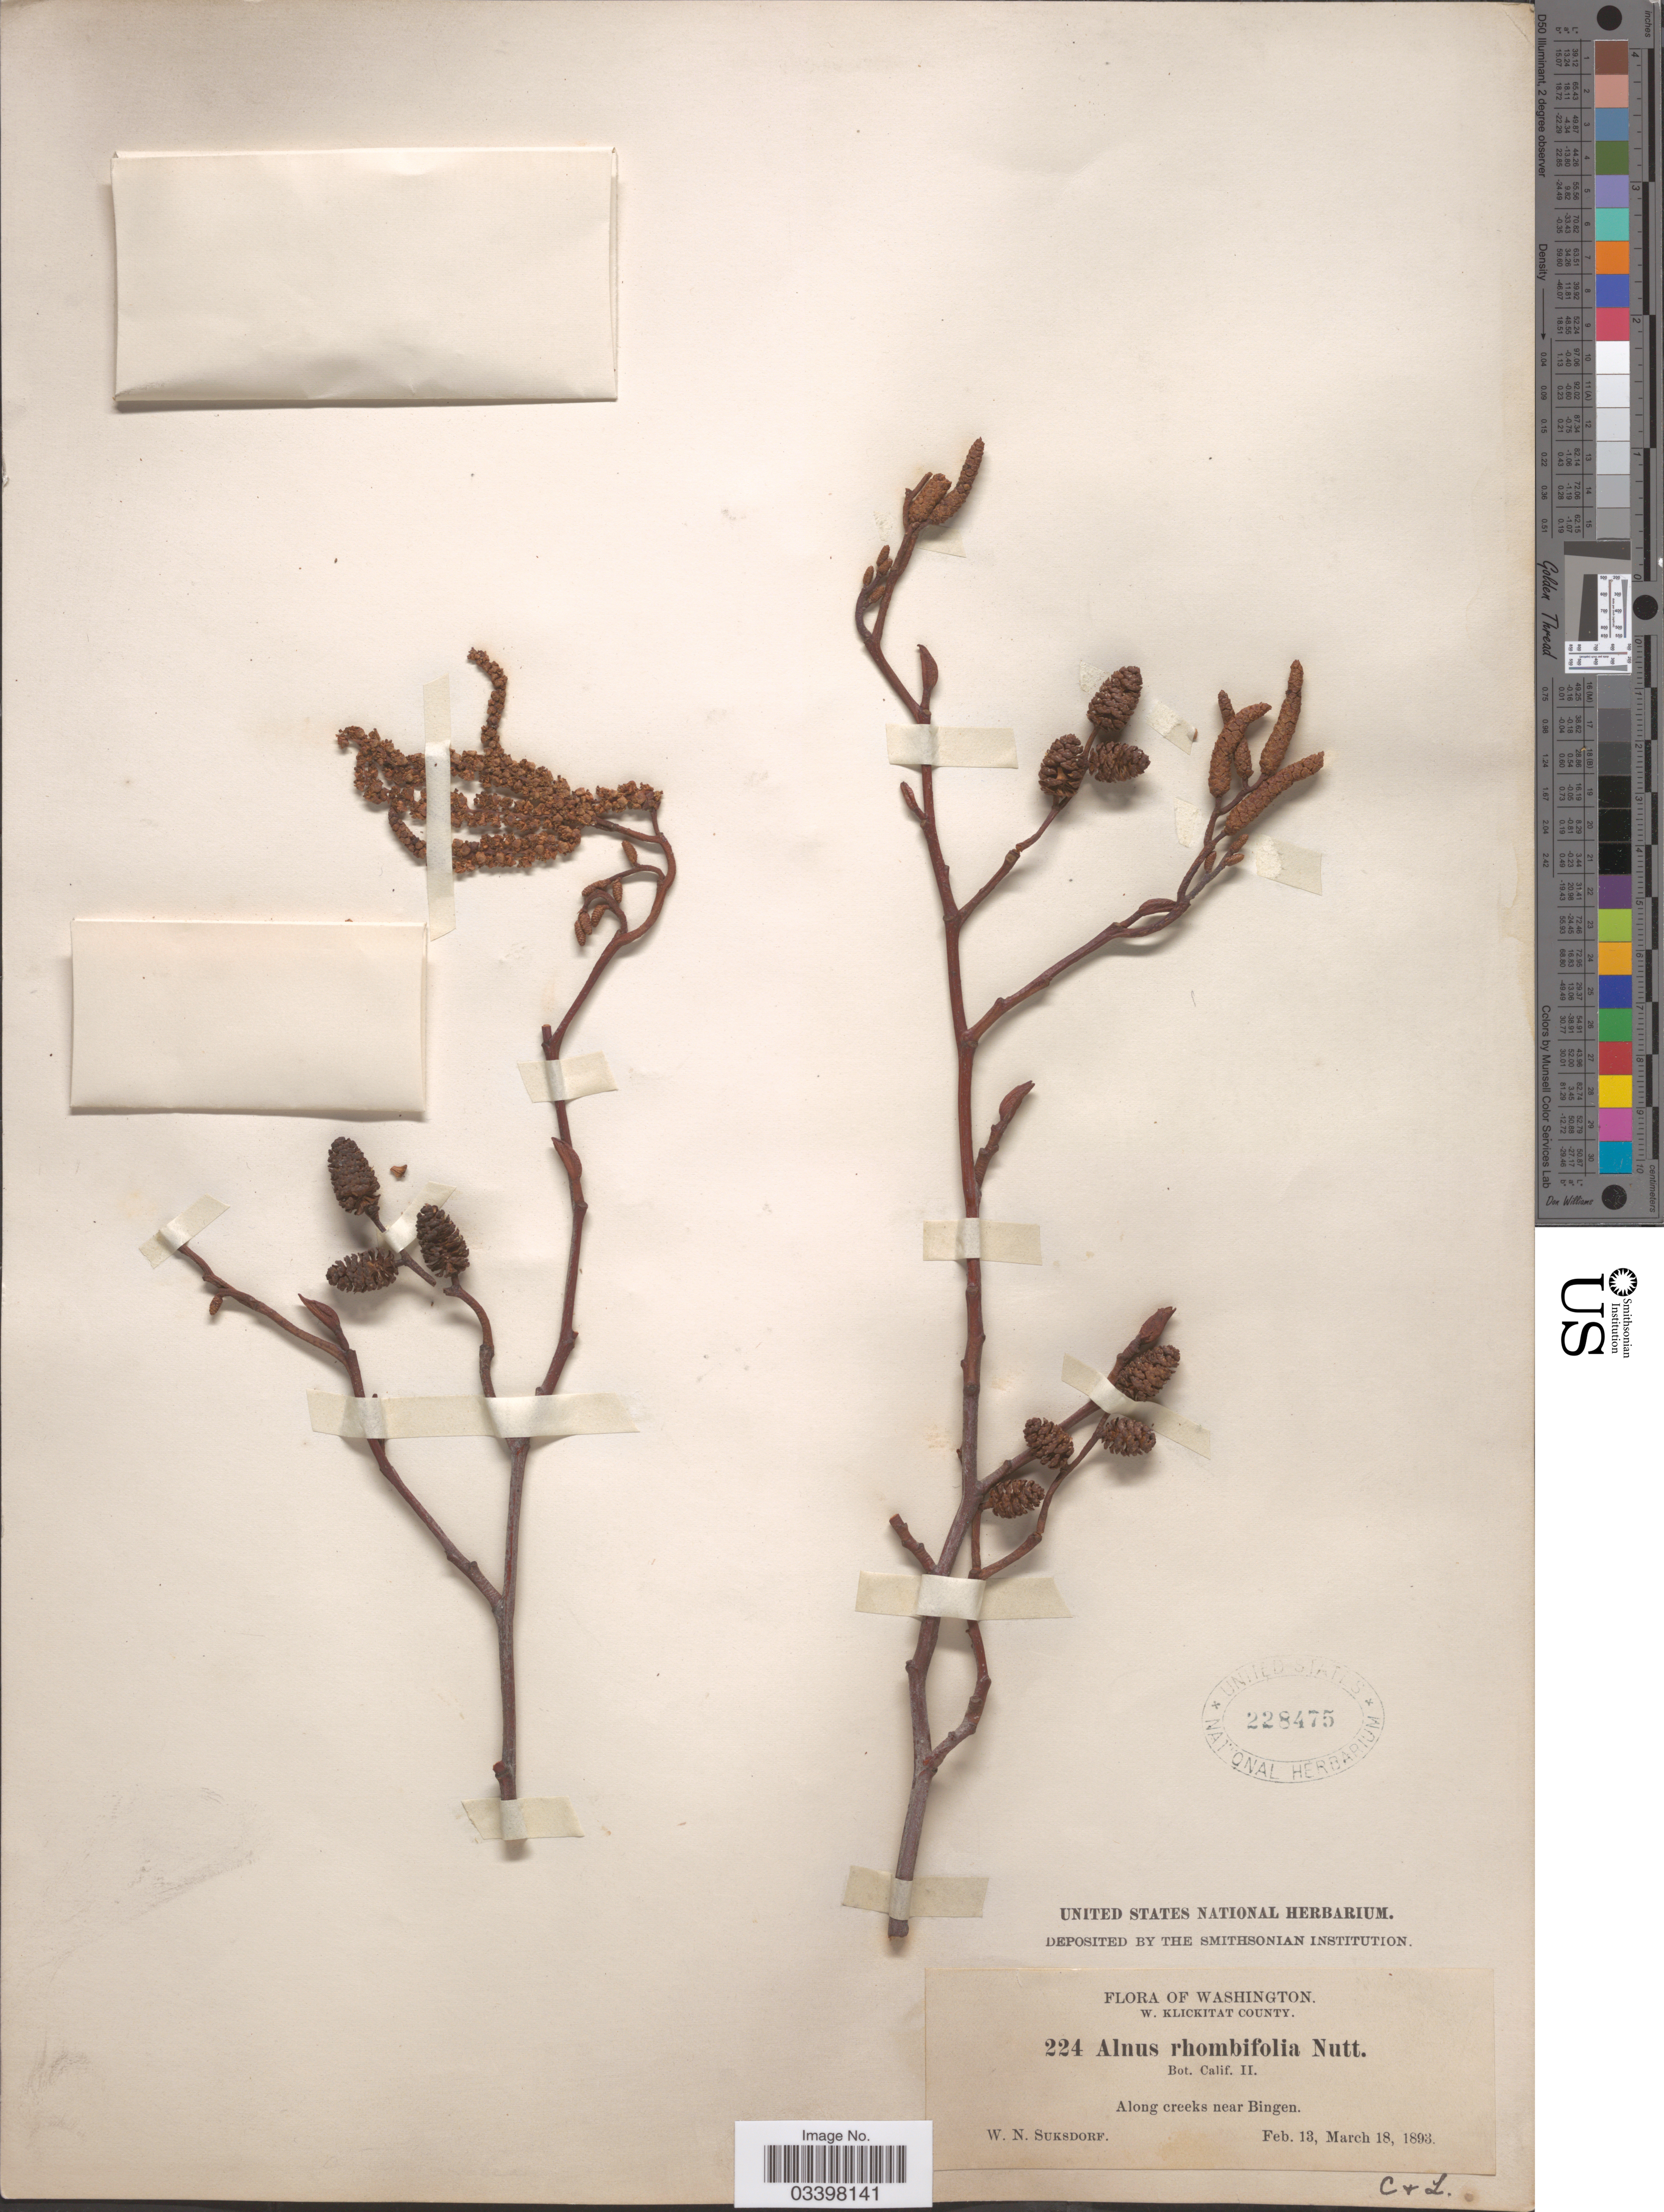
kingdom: Plantae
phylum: Tracheophyta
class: Magnoliopsida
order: Fagales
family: Betulaceae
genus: Alnus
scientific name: Alnus rhombifolia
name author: Nutt.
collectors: W. N. Suksdorf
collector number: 224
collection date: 1893-10-24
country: United States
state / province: Washington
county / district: Klickitat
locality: W. Klickitat County. Along creeks near Bingen.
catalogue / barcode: US 228475